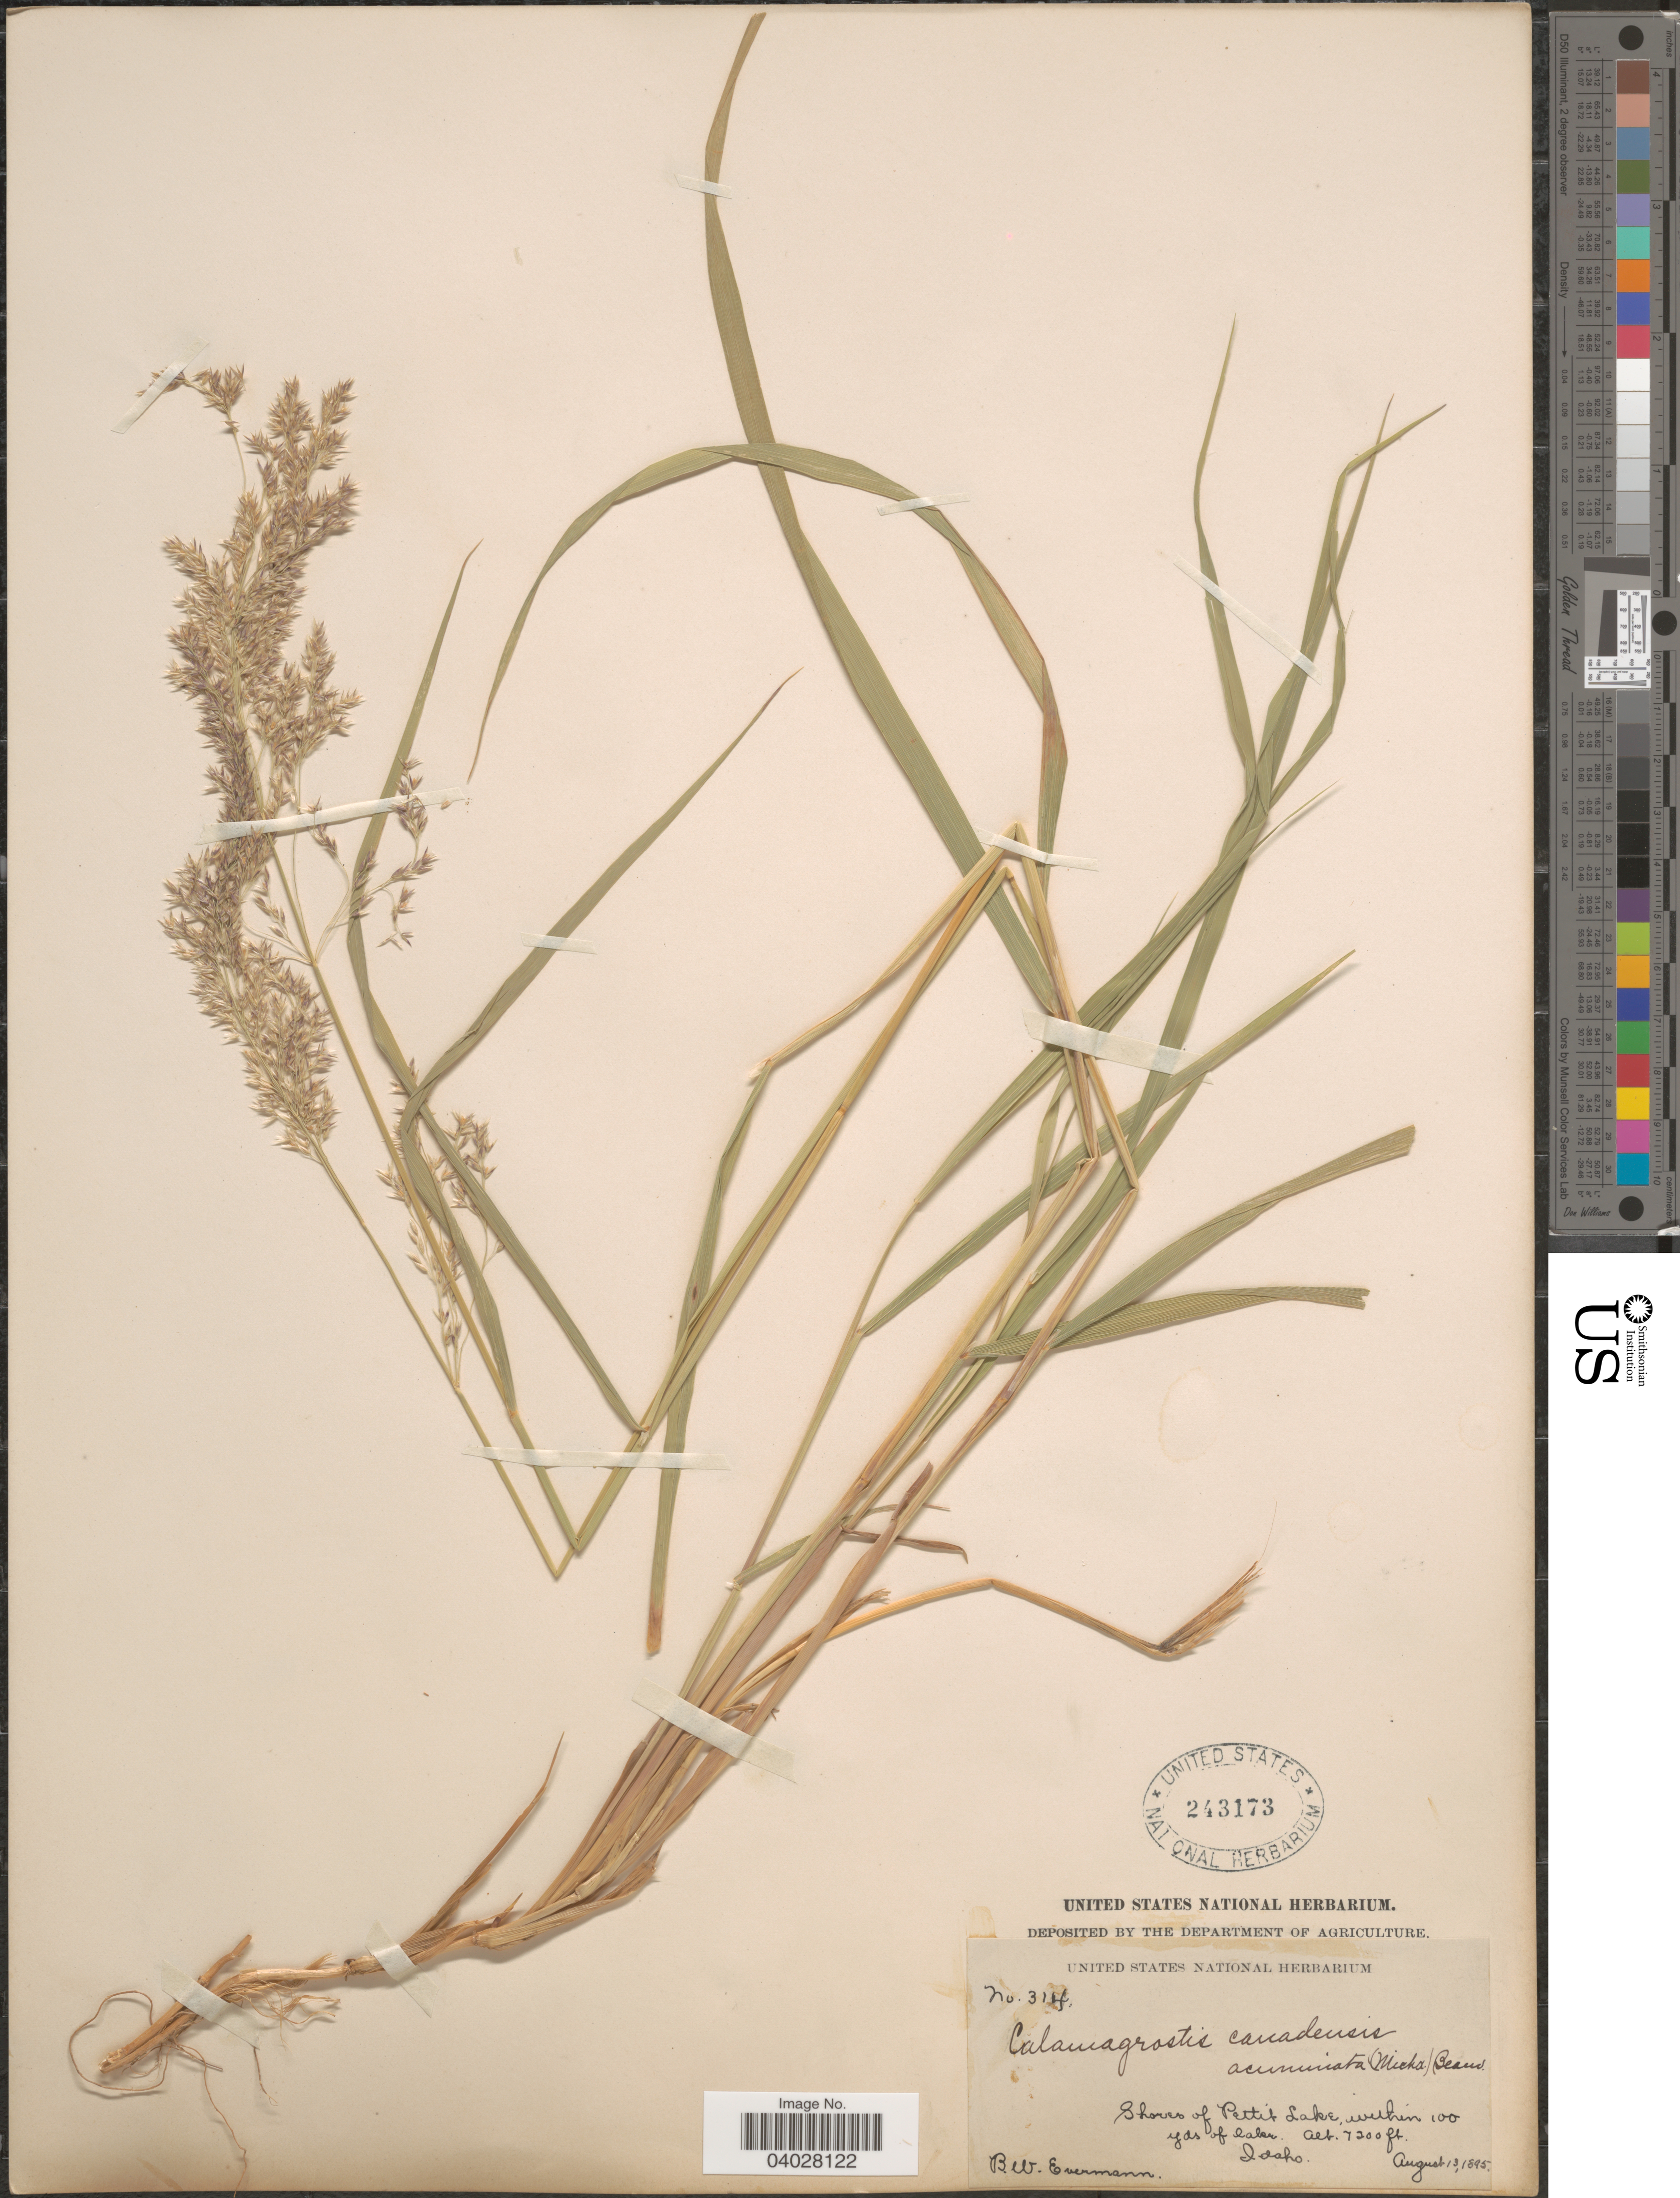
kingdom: Plantae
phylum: Tracheophyta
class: Liliopsida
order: Poales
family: Poaceae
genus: Calamagrostis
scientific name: Calamagrostis canadensis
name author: (Michx.) P. Beauv.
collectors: B. W. Evermann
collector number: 314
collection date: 1895-08-13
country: United States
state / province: Idaho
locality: Shores of Pettit Lake, within 100 yds of lake.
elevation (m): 2195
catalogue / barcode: US 243173